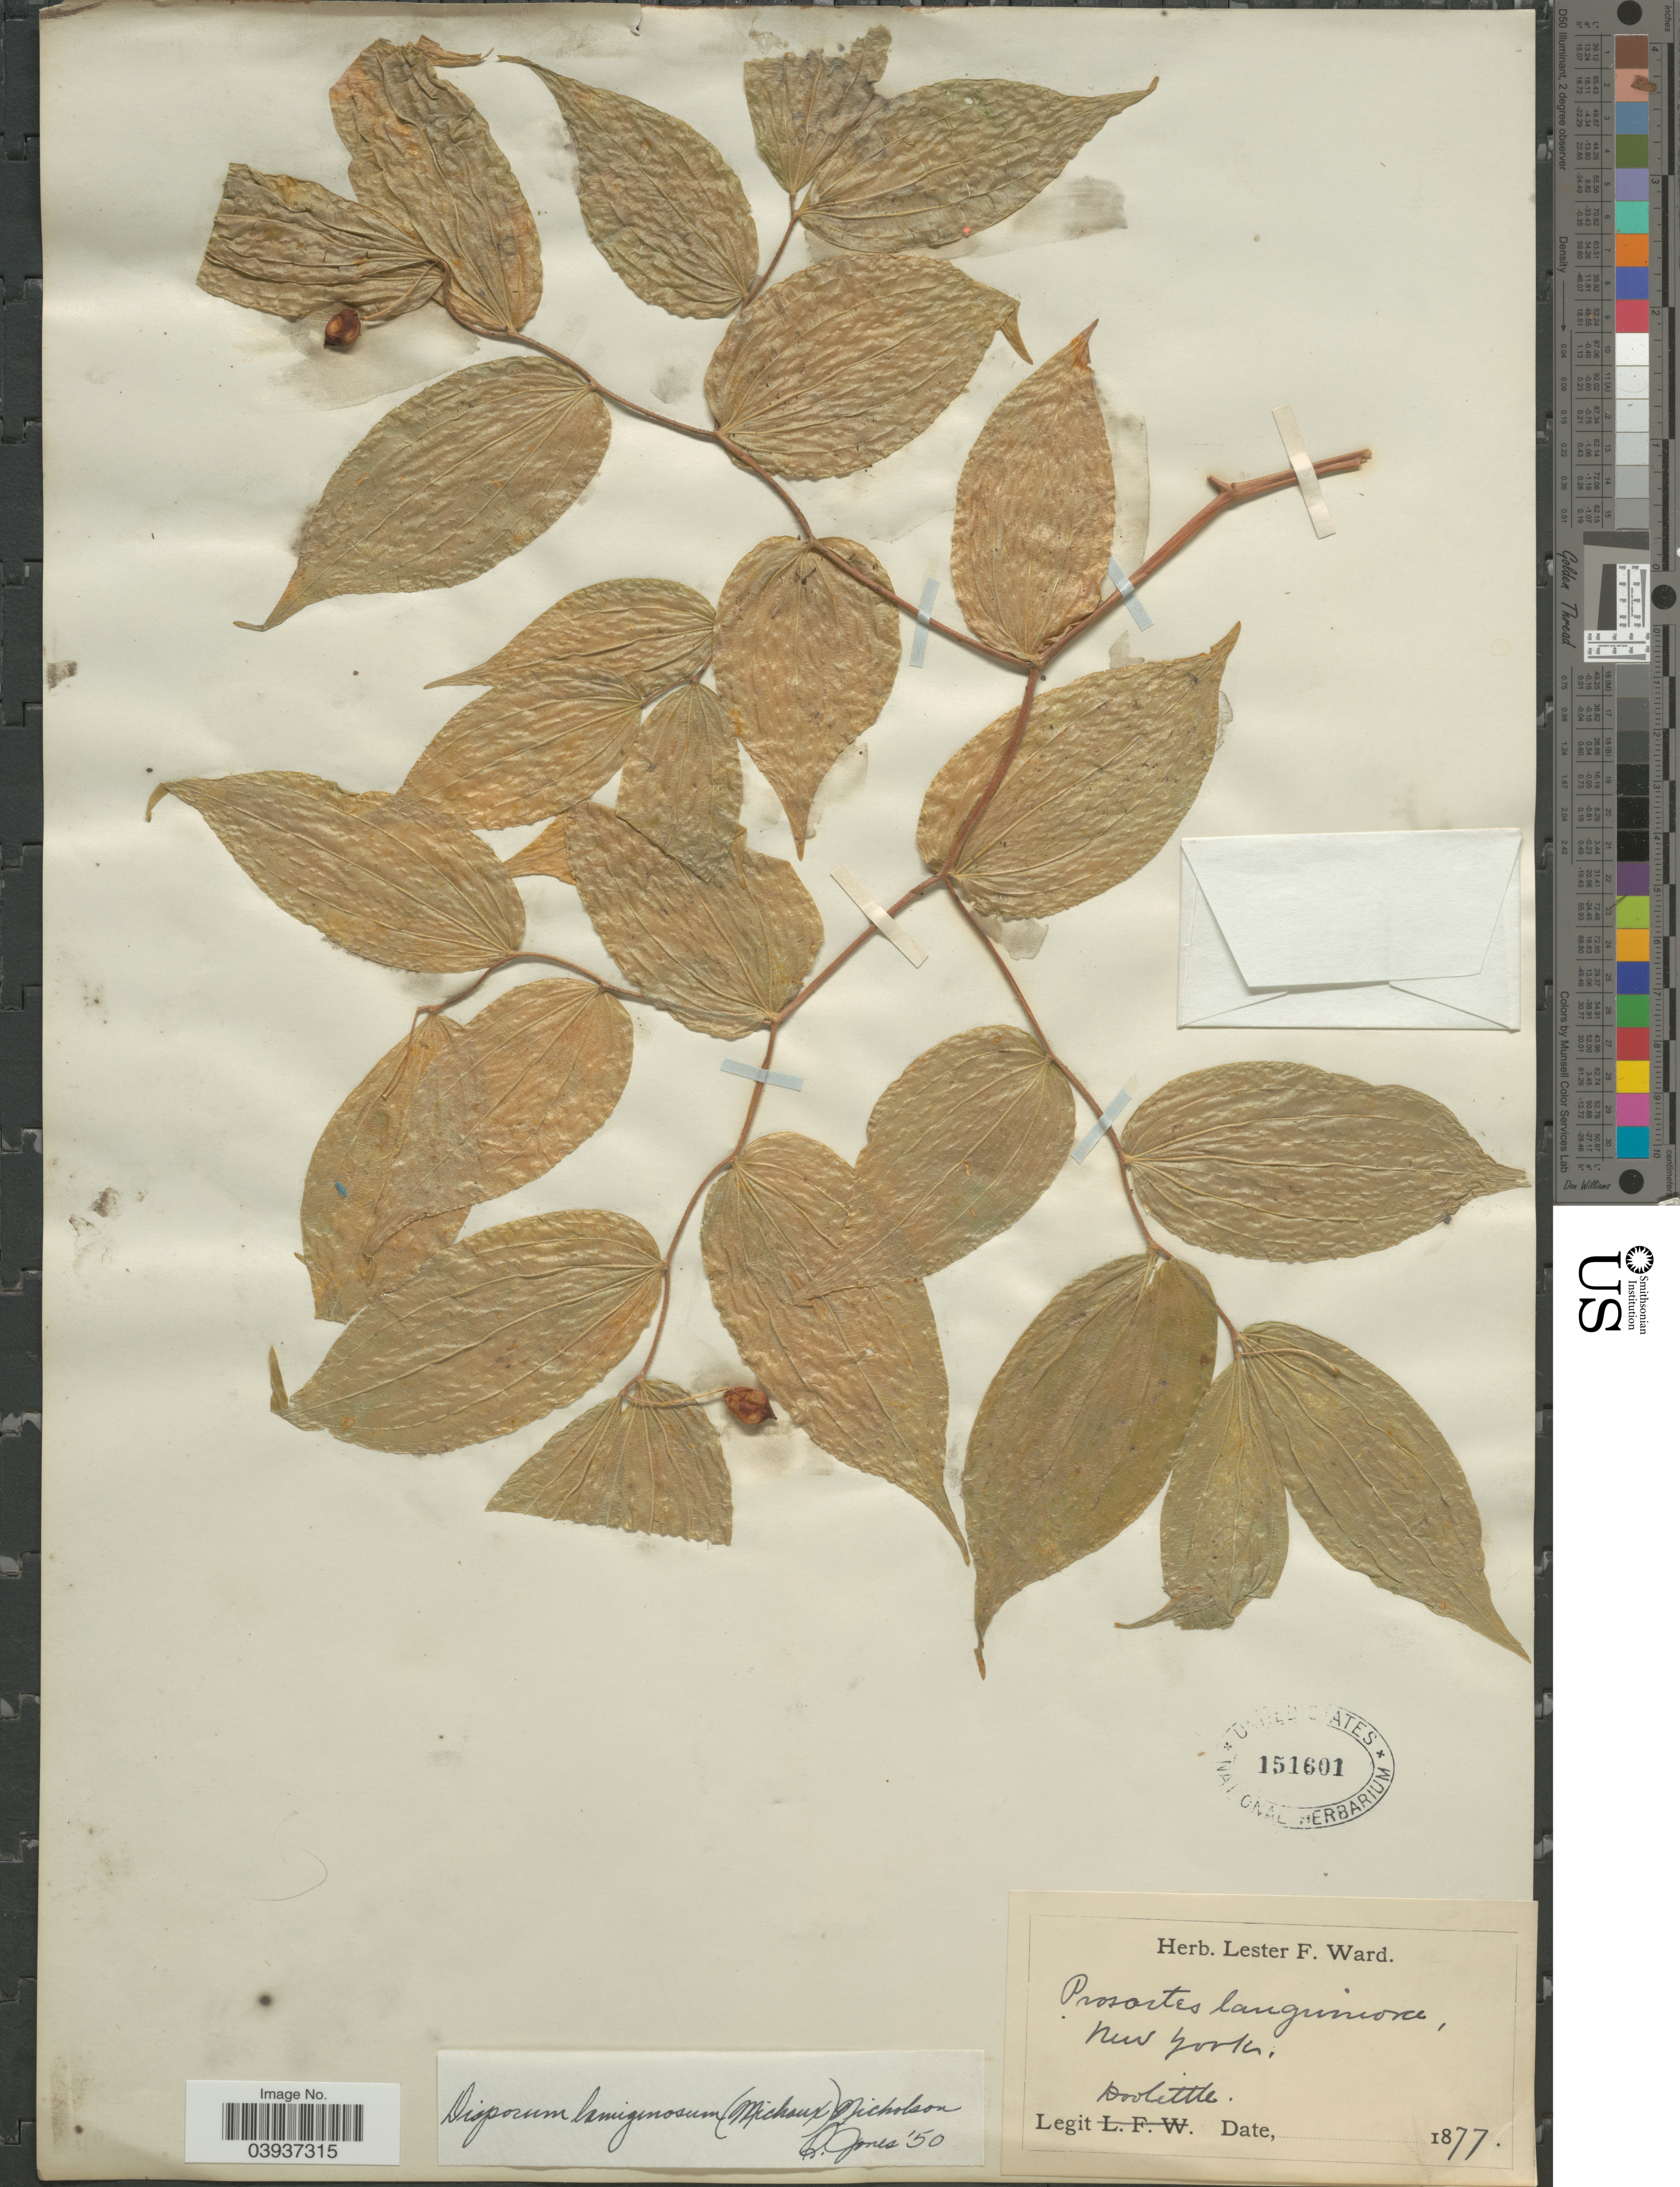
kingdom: Plantae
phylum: Tracheophyta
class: Liliopsida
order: Liliales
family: Colchicaceae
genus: Disporum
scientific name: Disporum lanuginosum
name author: (Michx.) G. Nicholson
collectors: -. Doolittle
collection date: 1877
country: United States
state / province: New York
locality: Doolittle.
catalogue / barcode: US 151601